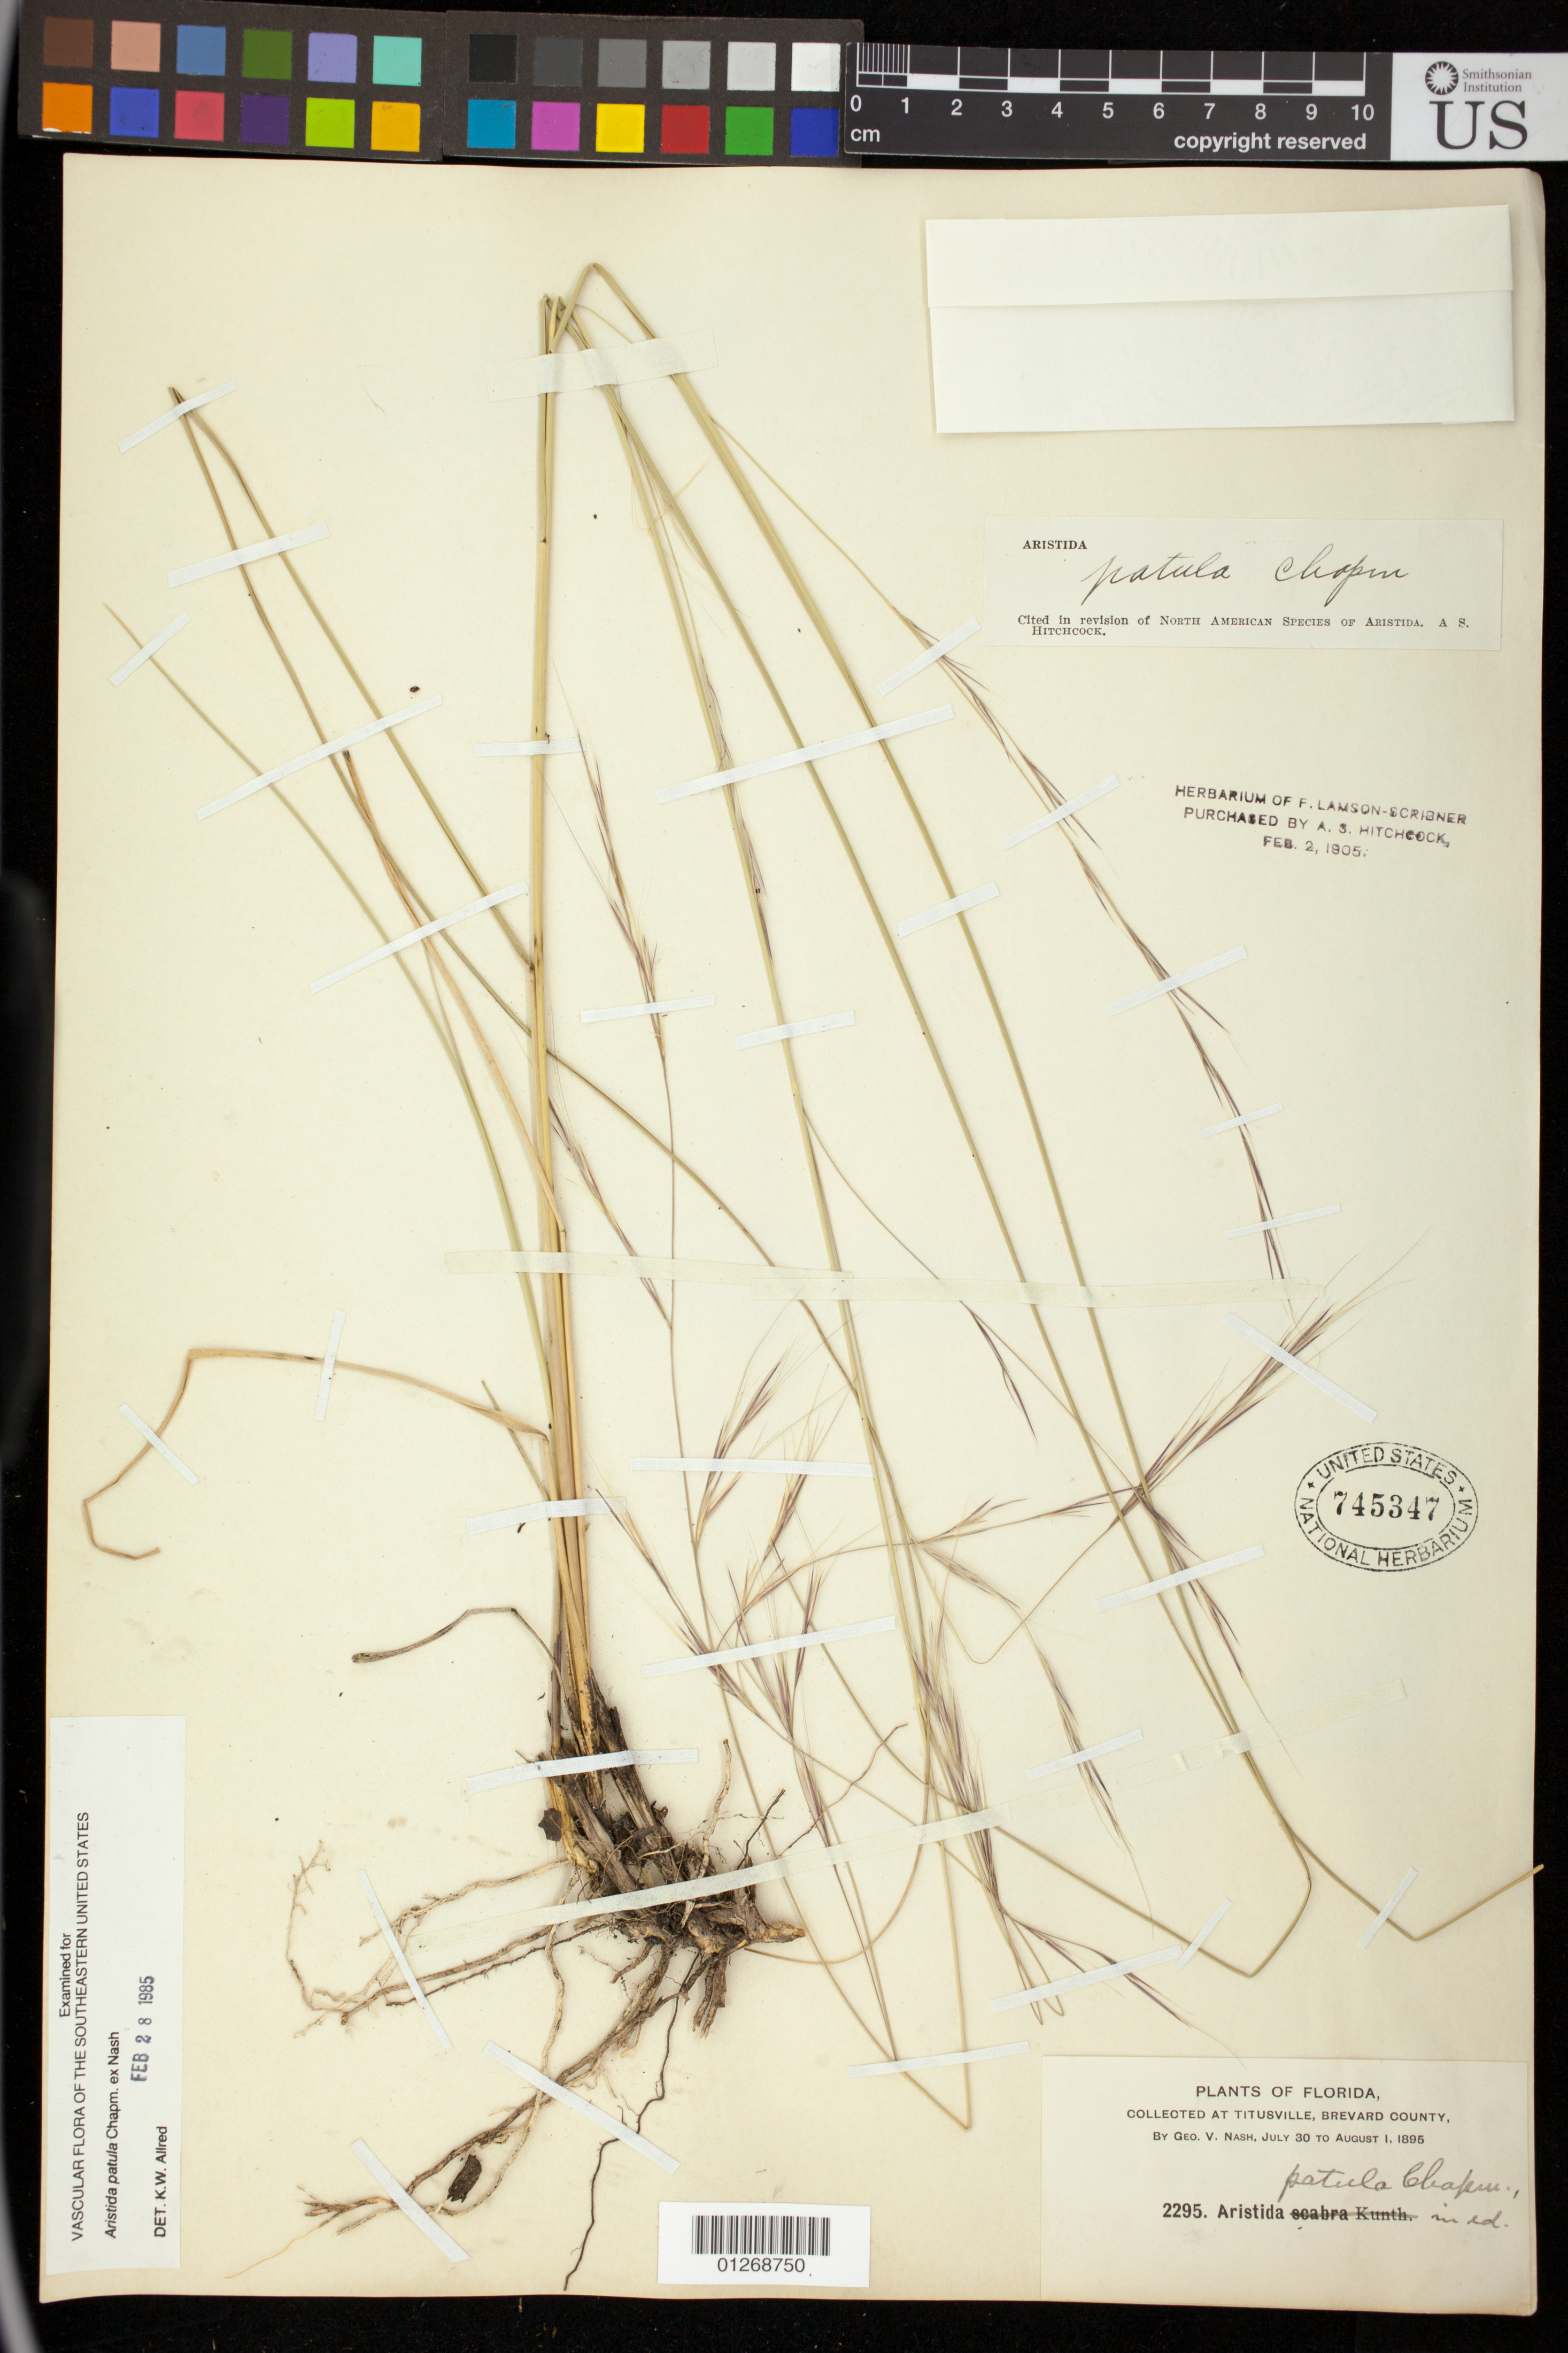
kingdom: Plantae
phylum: Tracheophyta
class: Liliopsida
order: Poales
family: Poaceae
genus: Aristida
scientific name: Aristida patula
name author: Chapm. ex Nash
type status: Isosyntype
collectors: G. V. Nash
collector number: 2295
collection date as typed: July 30 to August 1, 1895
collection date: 1895-07-30/1895-08-01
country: United States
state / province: Florida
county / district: Brevard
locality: Collected at Titusville, Brevard County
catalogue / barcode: US 745347